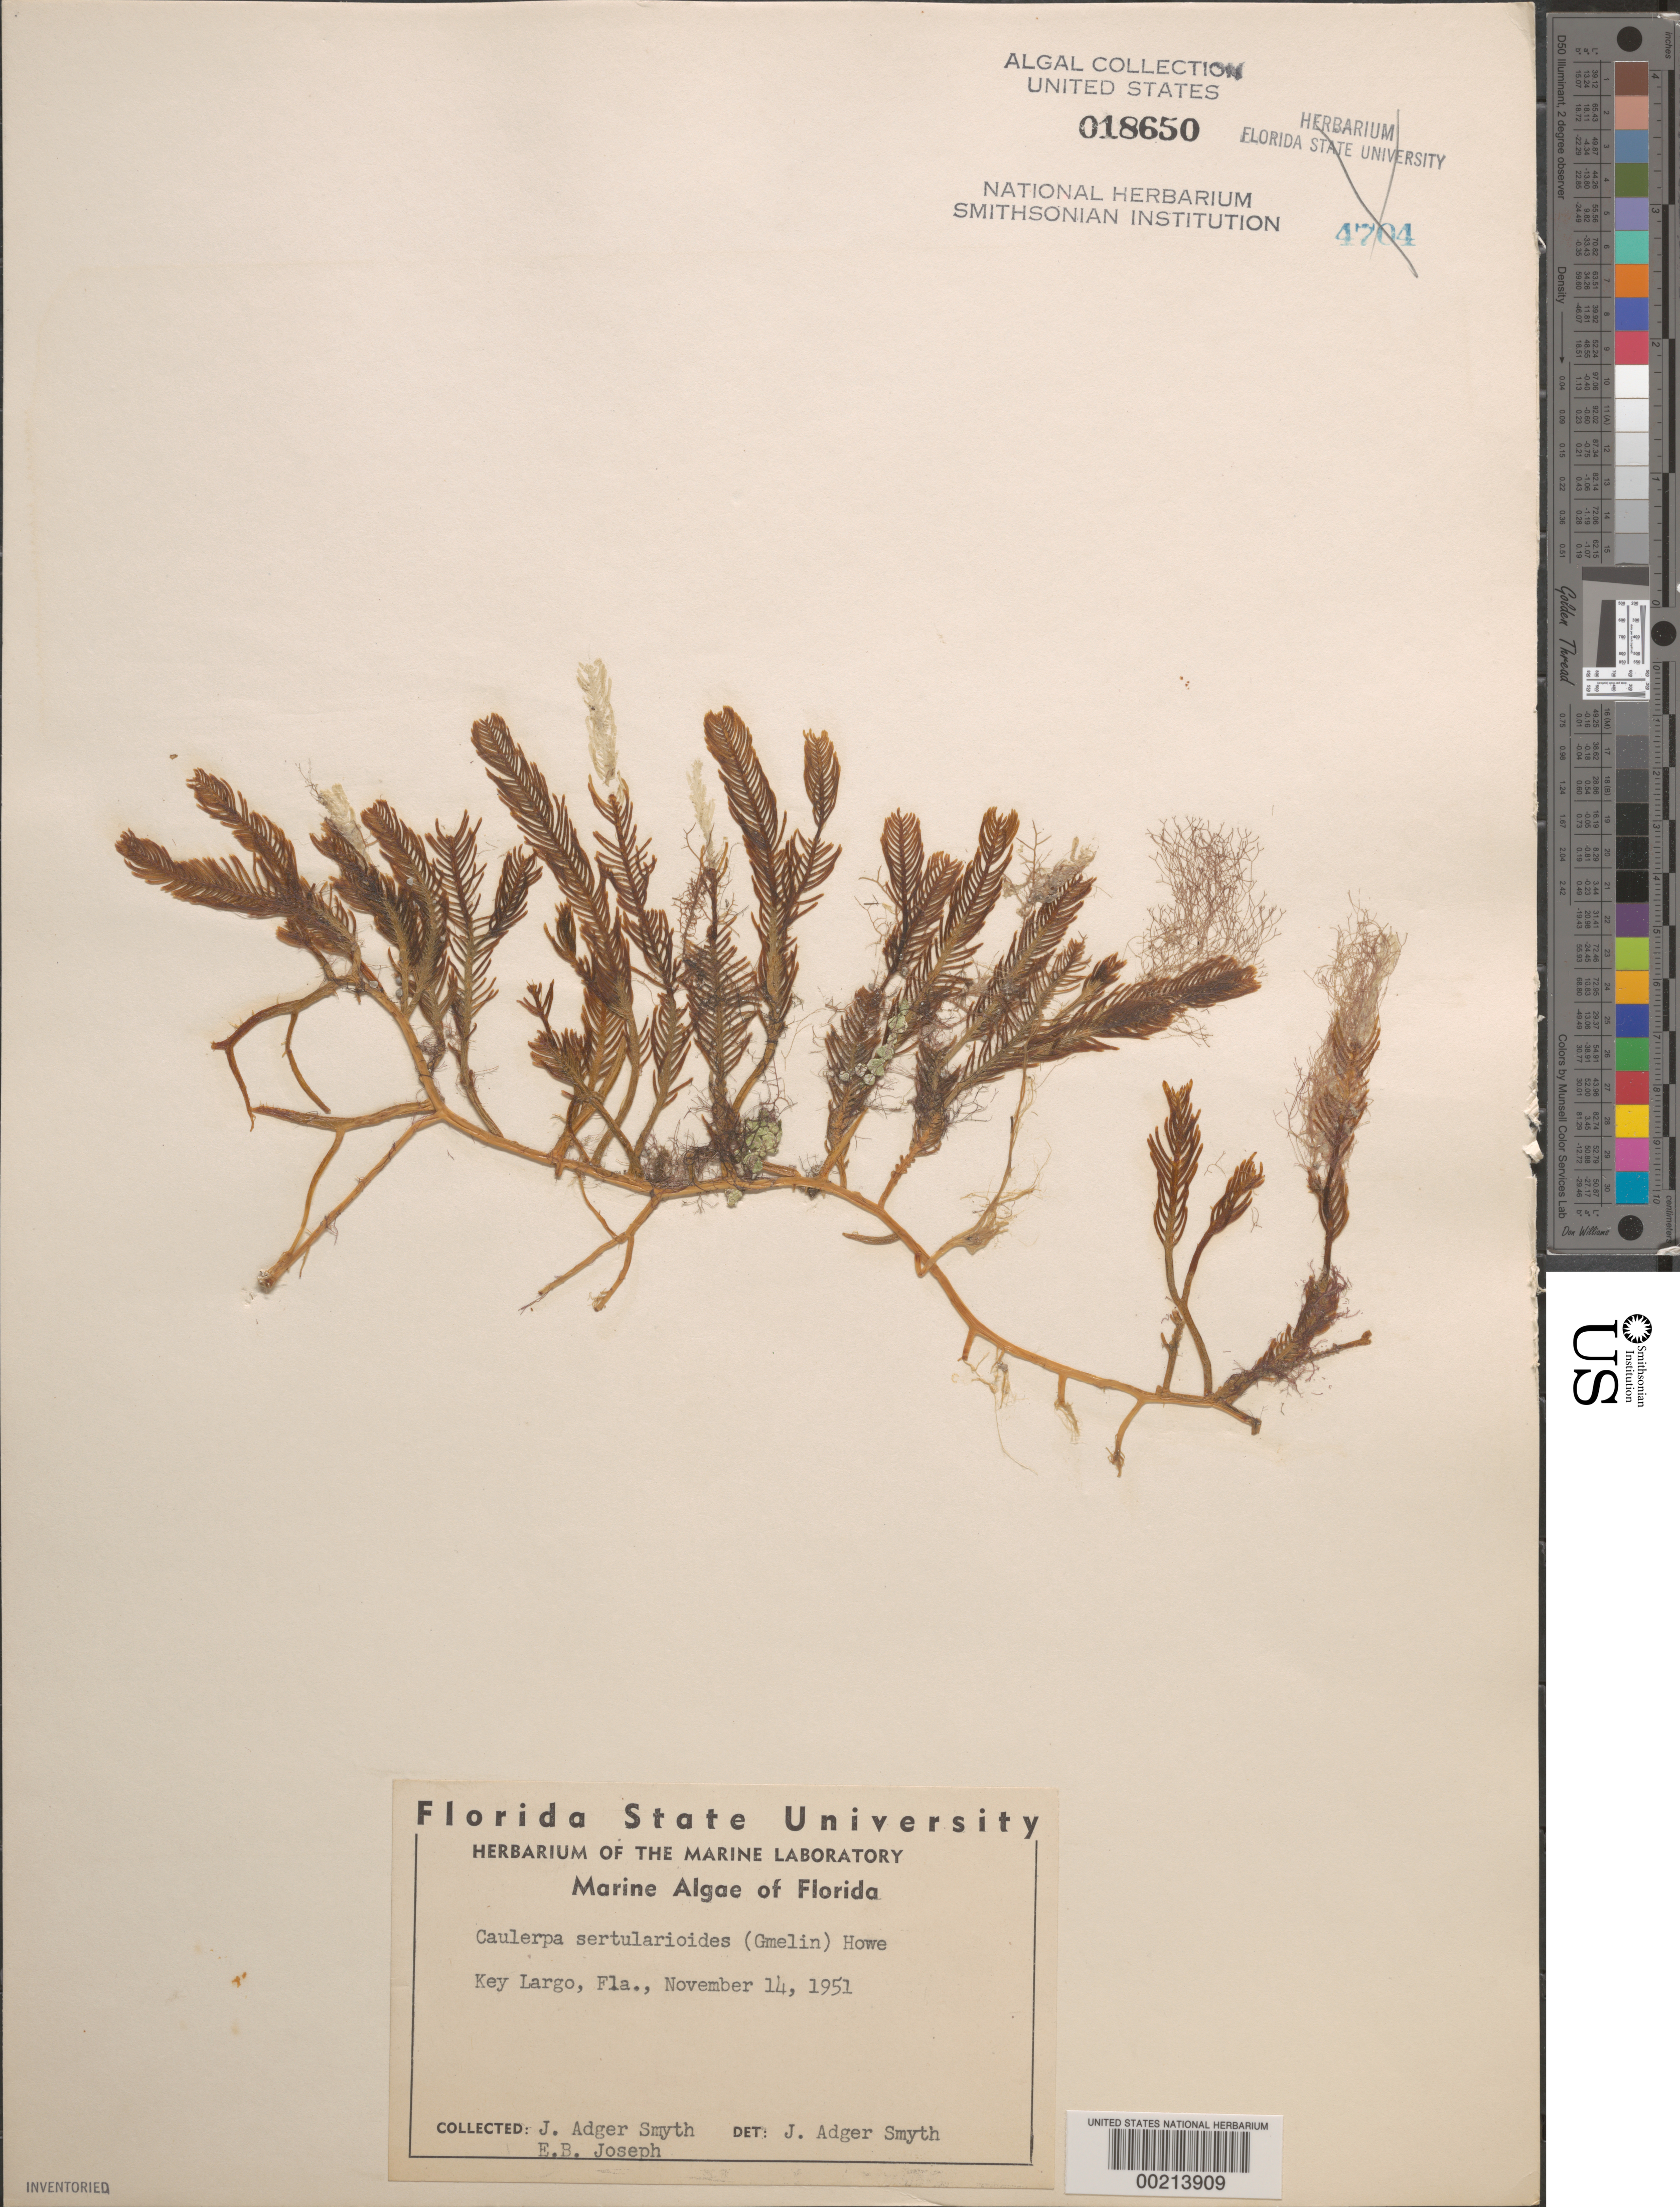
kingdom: Plantae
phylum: Chlorophyta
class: Ulvophyceae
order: Bryopsidales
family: Caulerpaceae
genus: Caulerpa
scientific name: Caulerpa sertularioides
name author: (S.G. Gmel.) M. Howe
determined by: Smyth, J. A.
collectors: J. Smyth & E. Joseph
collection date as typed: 14 Nov 1951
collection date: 1951-11-14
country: United States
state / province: Florida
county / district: Monroe County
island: Key Largo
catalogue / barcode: US 18650